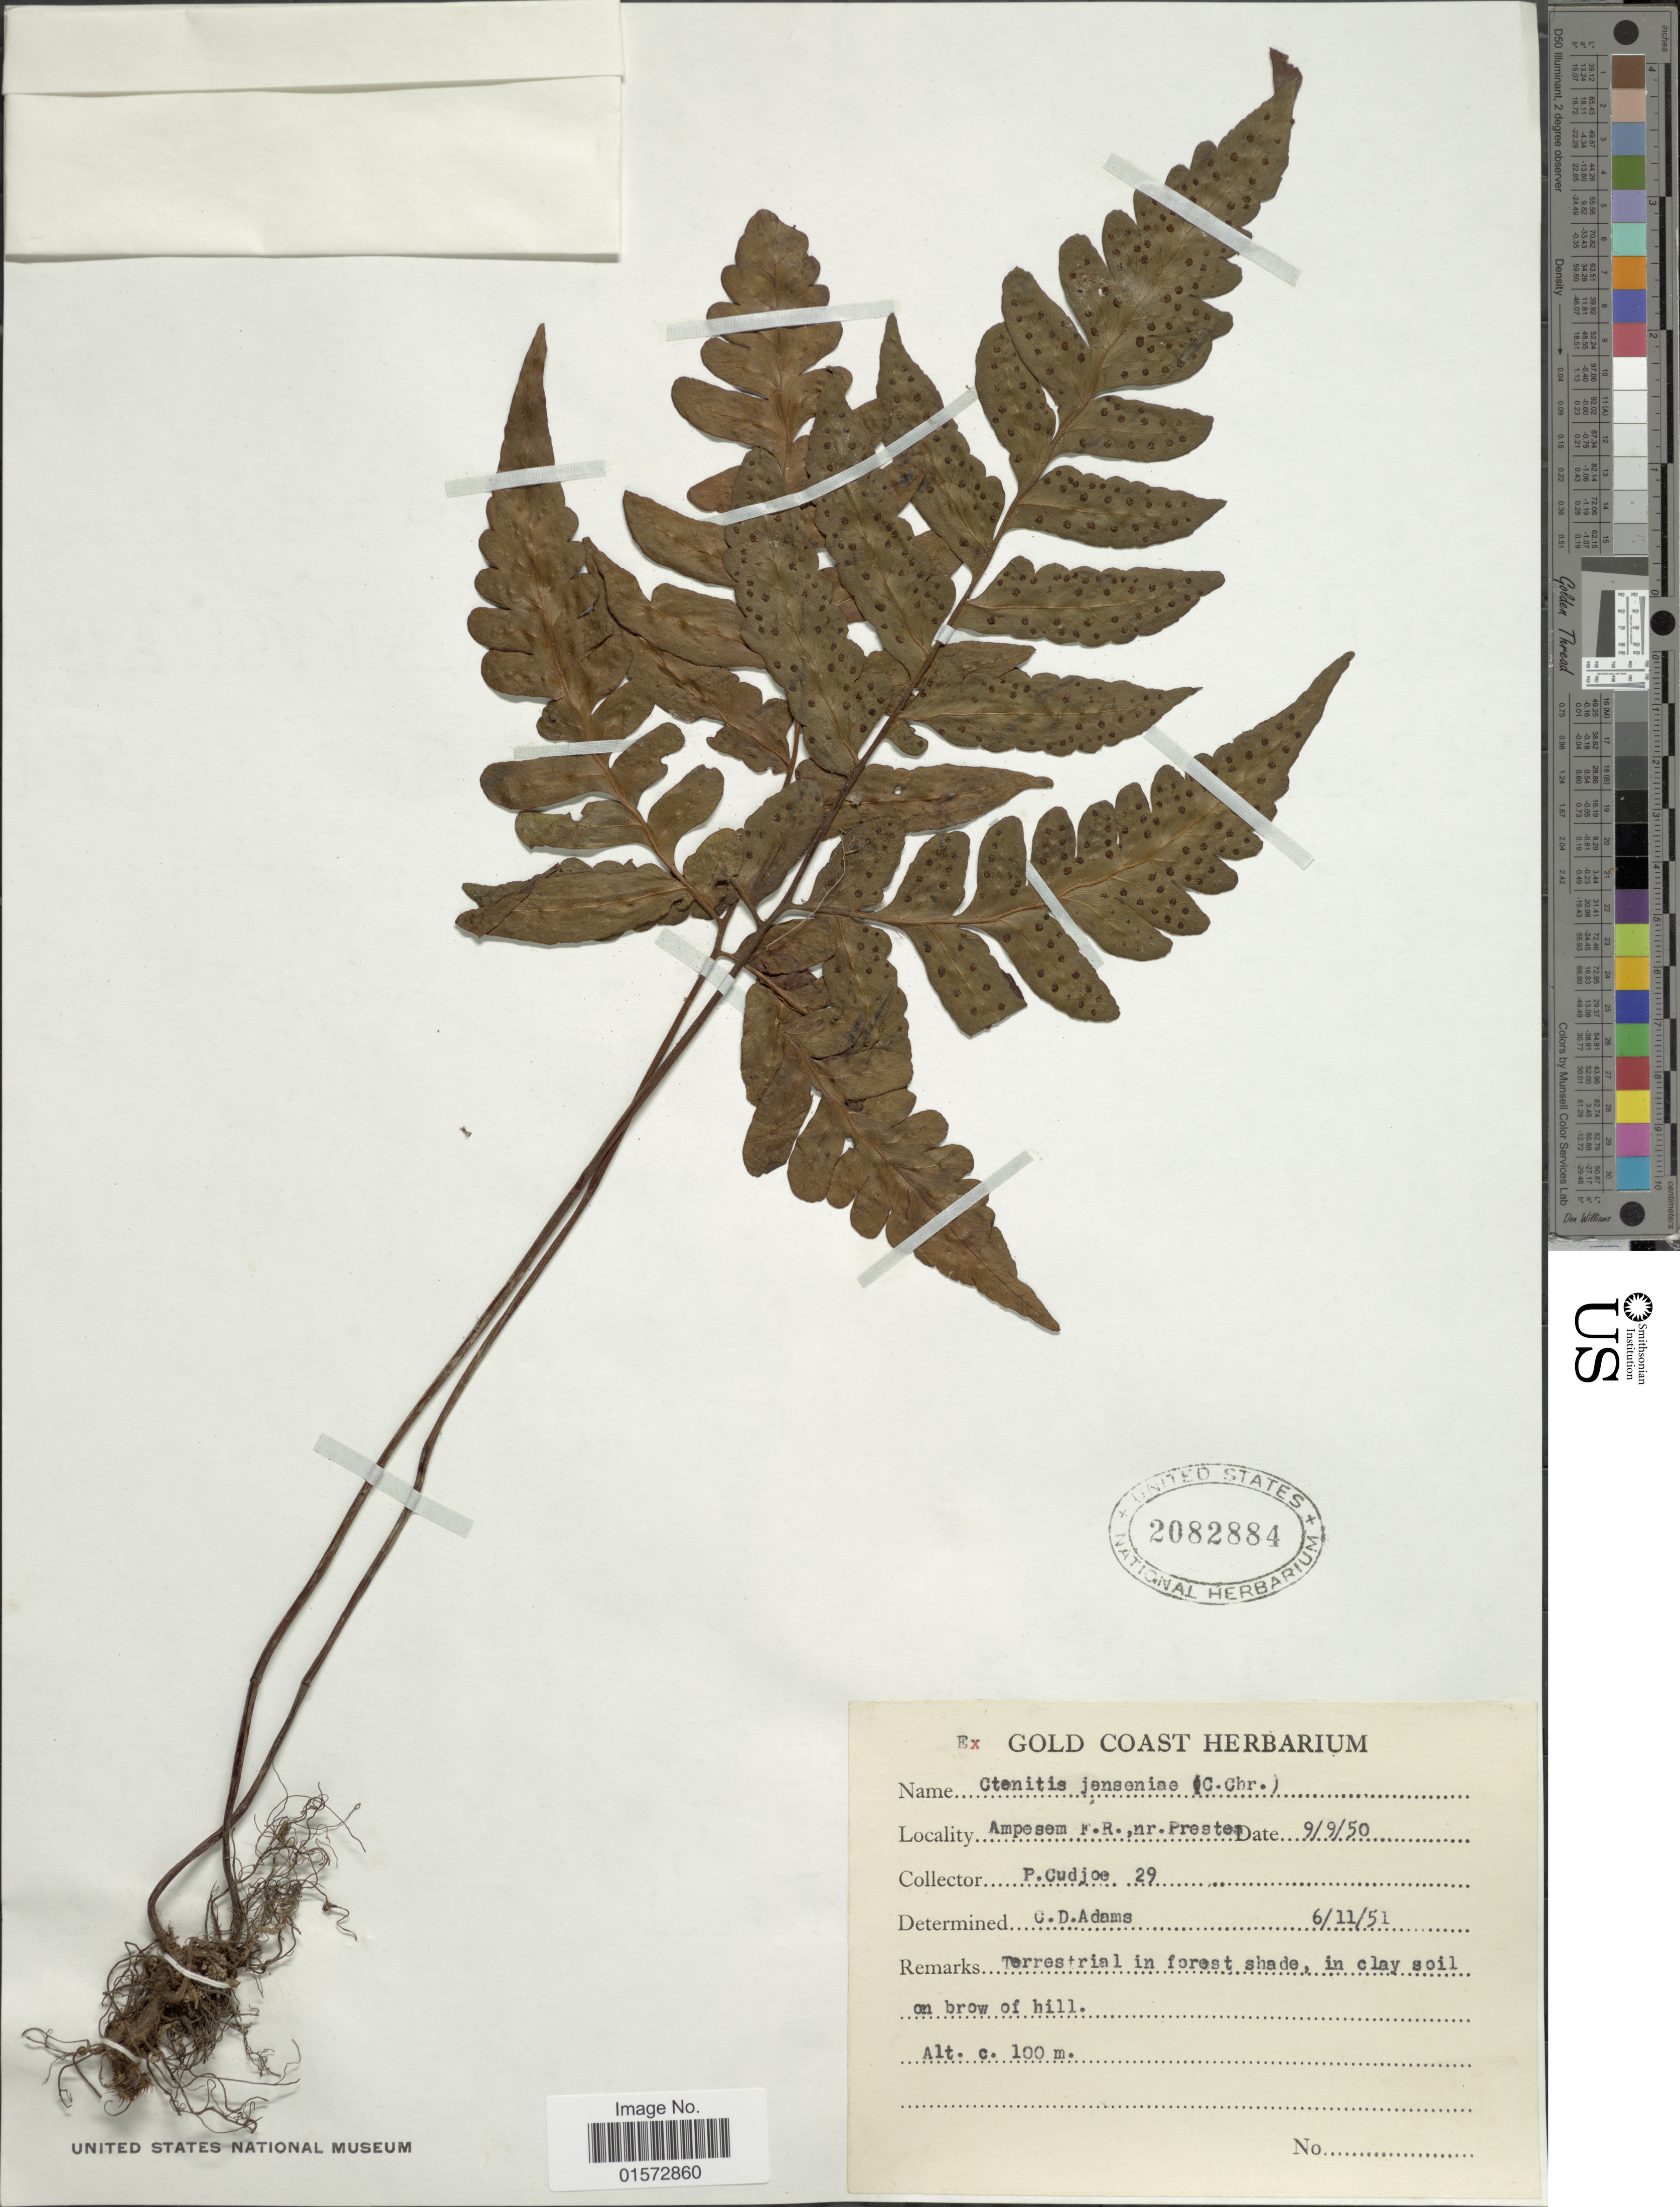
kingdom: Plantae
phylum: Tracheophyta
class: Polypodiopsida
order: Polypodiales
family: Tectariaceae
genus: Triplophyllum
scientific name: Triplophyllum jenseniae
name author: (C. Chr.)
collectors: P. Cudjoe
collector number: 29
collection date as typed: Transcribed d/m/y: 9/9/50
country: Ghana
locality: Ampesem F.R., nr. Prestes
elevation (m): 100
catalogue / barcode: US 2082884